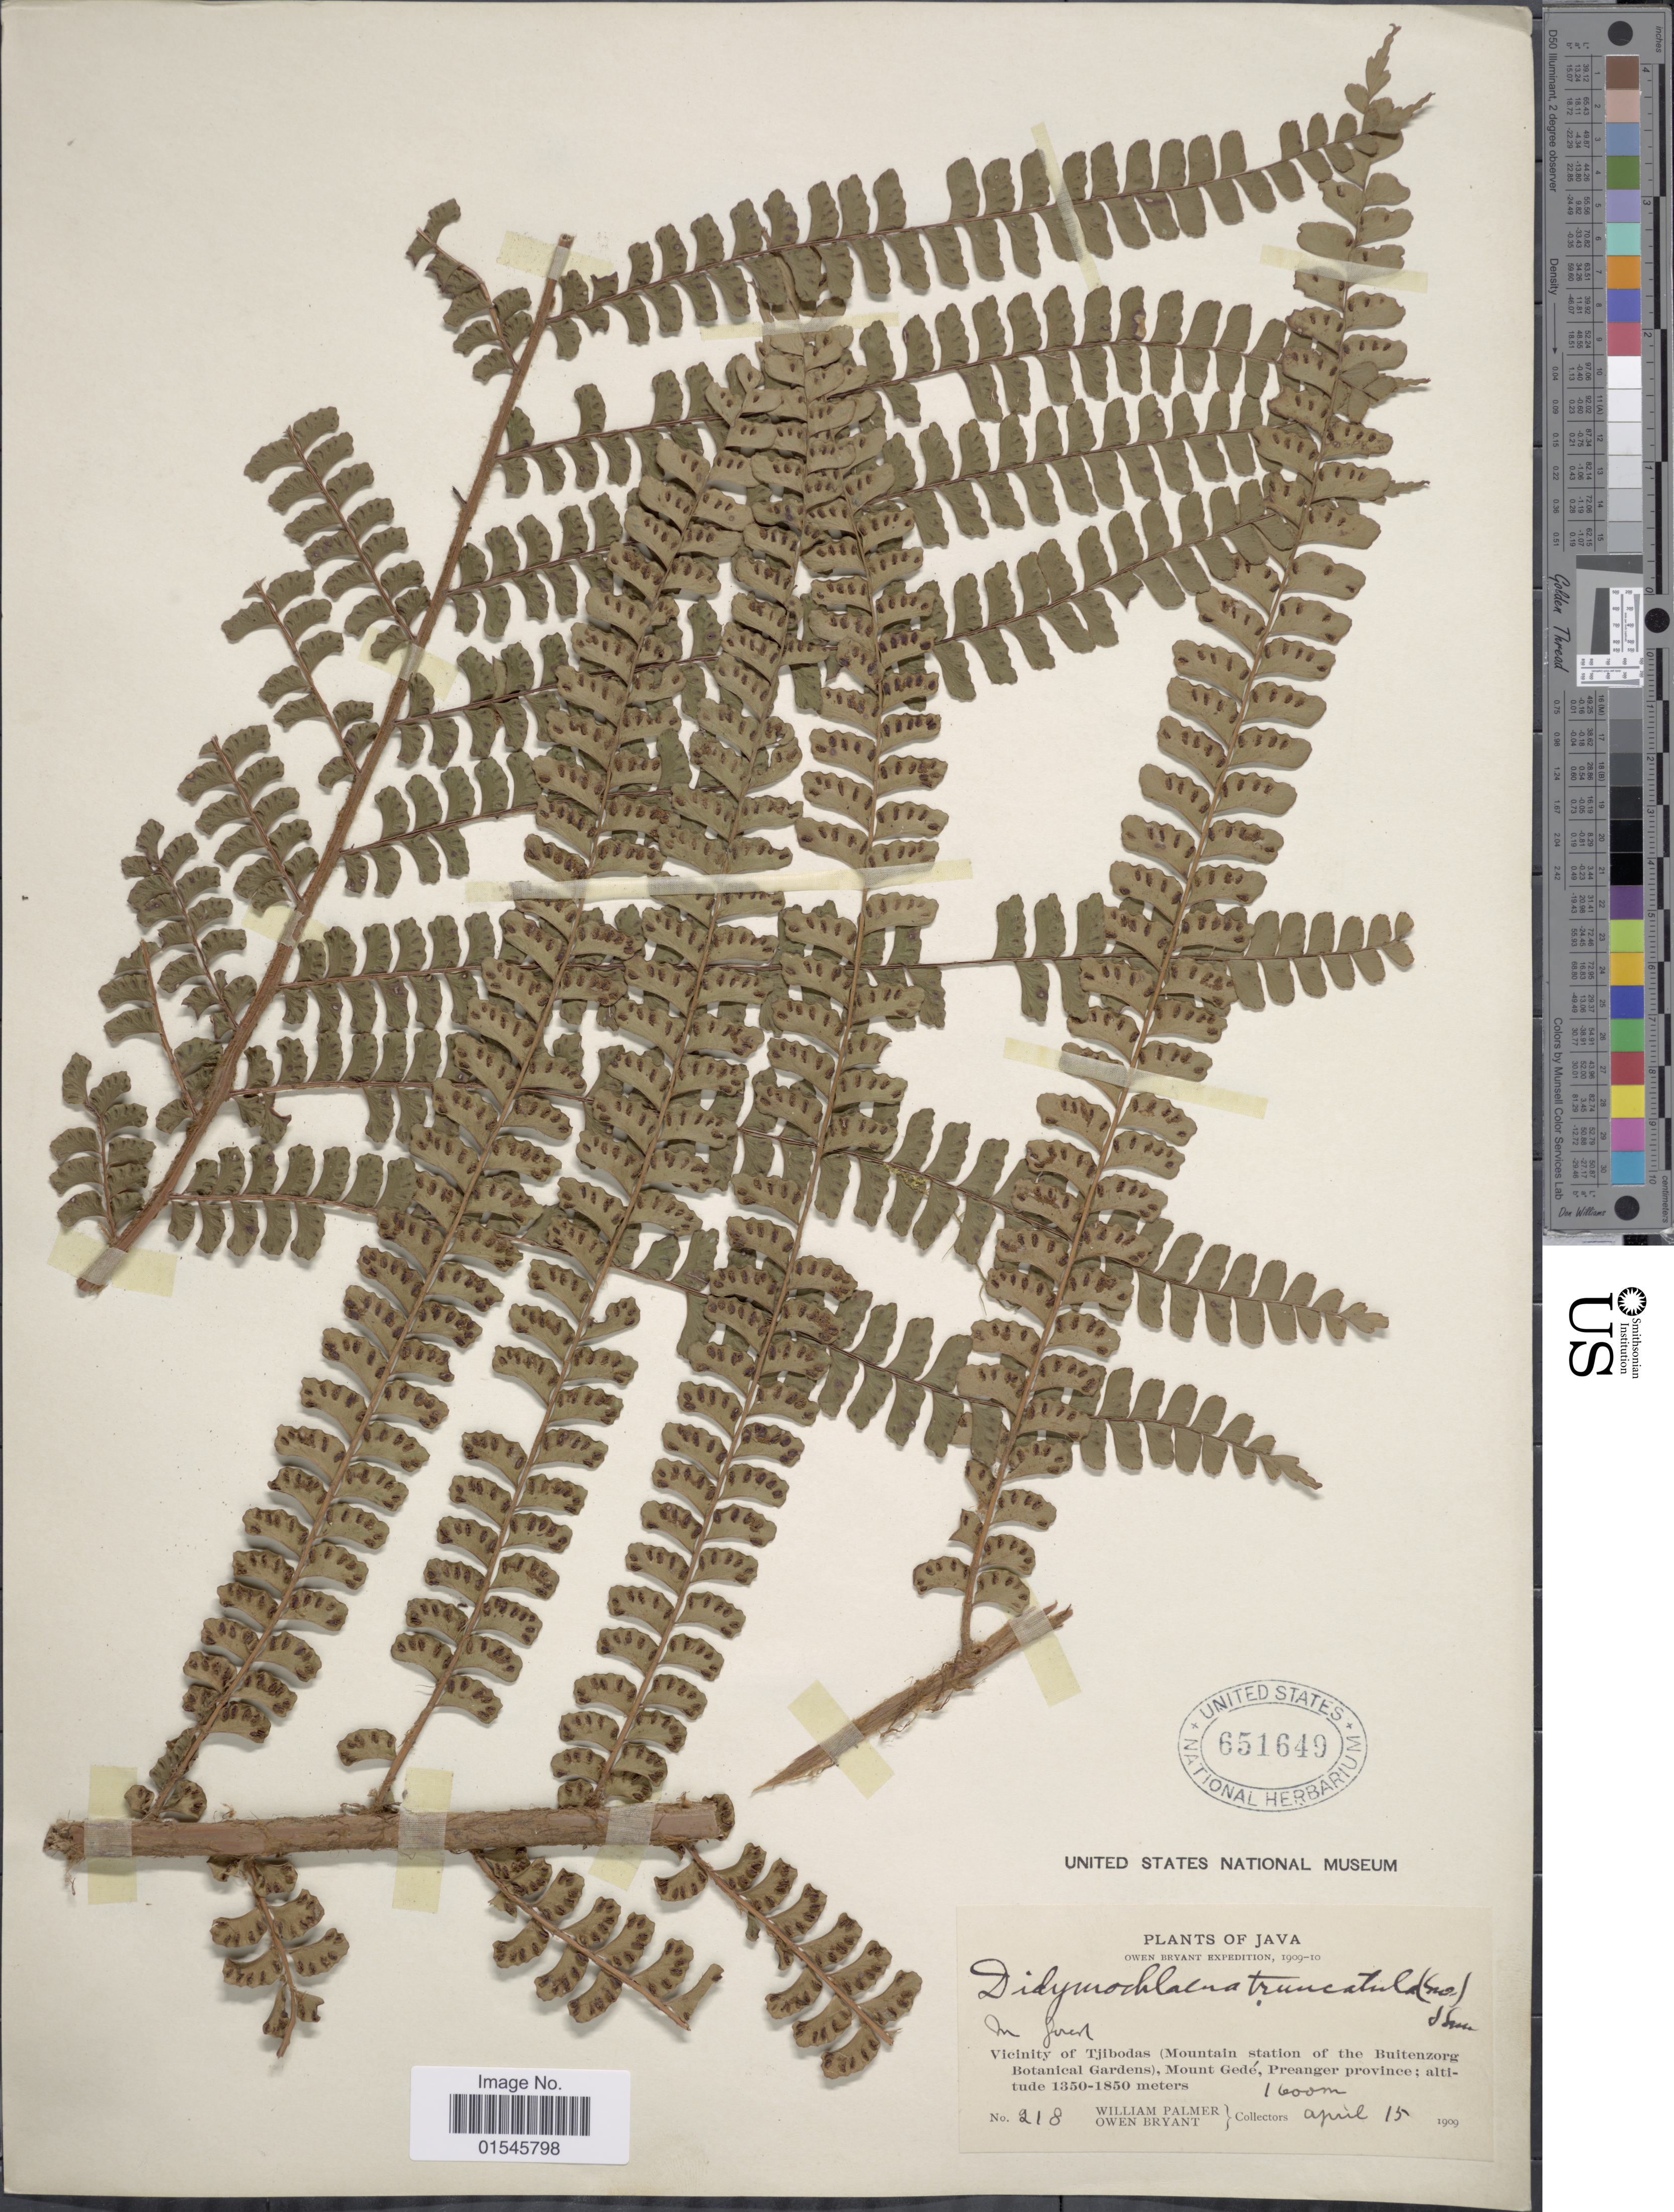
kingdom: Plantae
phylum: Tracheophyta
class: Polypodiopsida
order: Polypodiales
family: Didymochlaenaceae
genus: Didymochlaena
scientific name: Didymochlaena truncatula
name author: (Sw.) J. Sm.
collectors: W. Palmer & O. Bryant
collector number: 218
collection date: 1909-04-15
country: Indonesia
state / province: Java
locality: Vicinity of Tjibodas (Mountain station of the Buitenzorg Botanical Gardens), Mount Gedé, preanger province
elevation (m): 1600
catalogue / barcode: US 651649